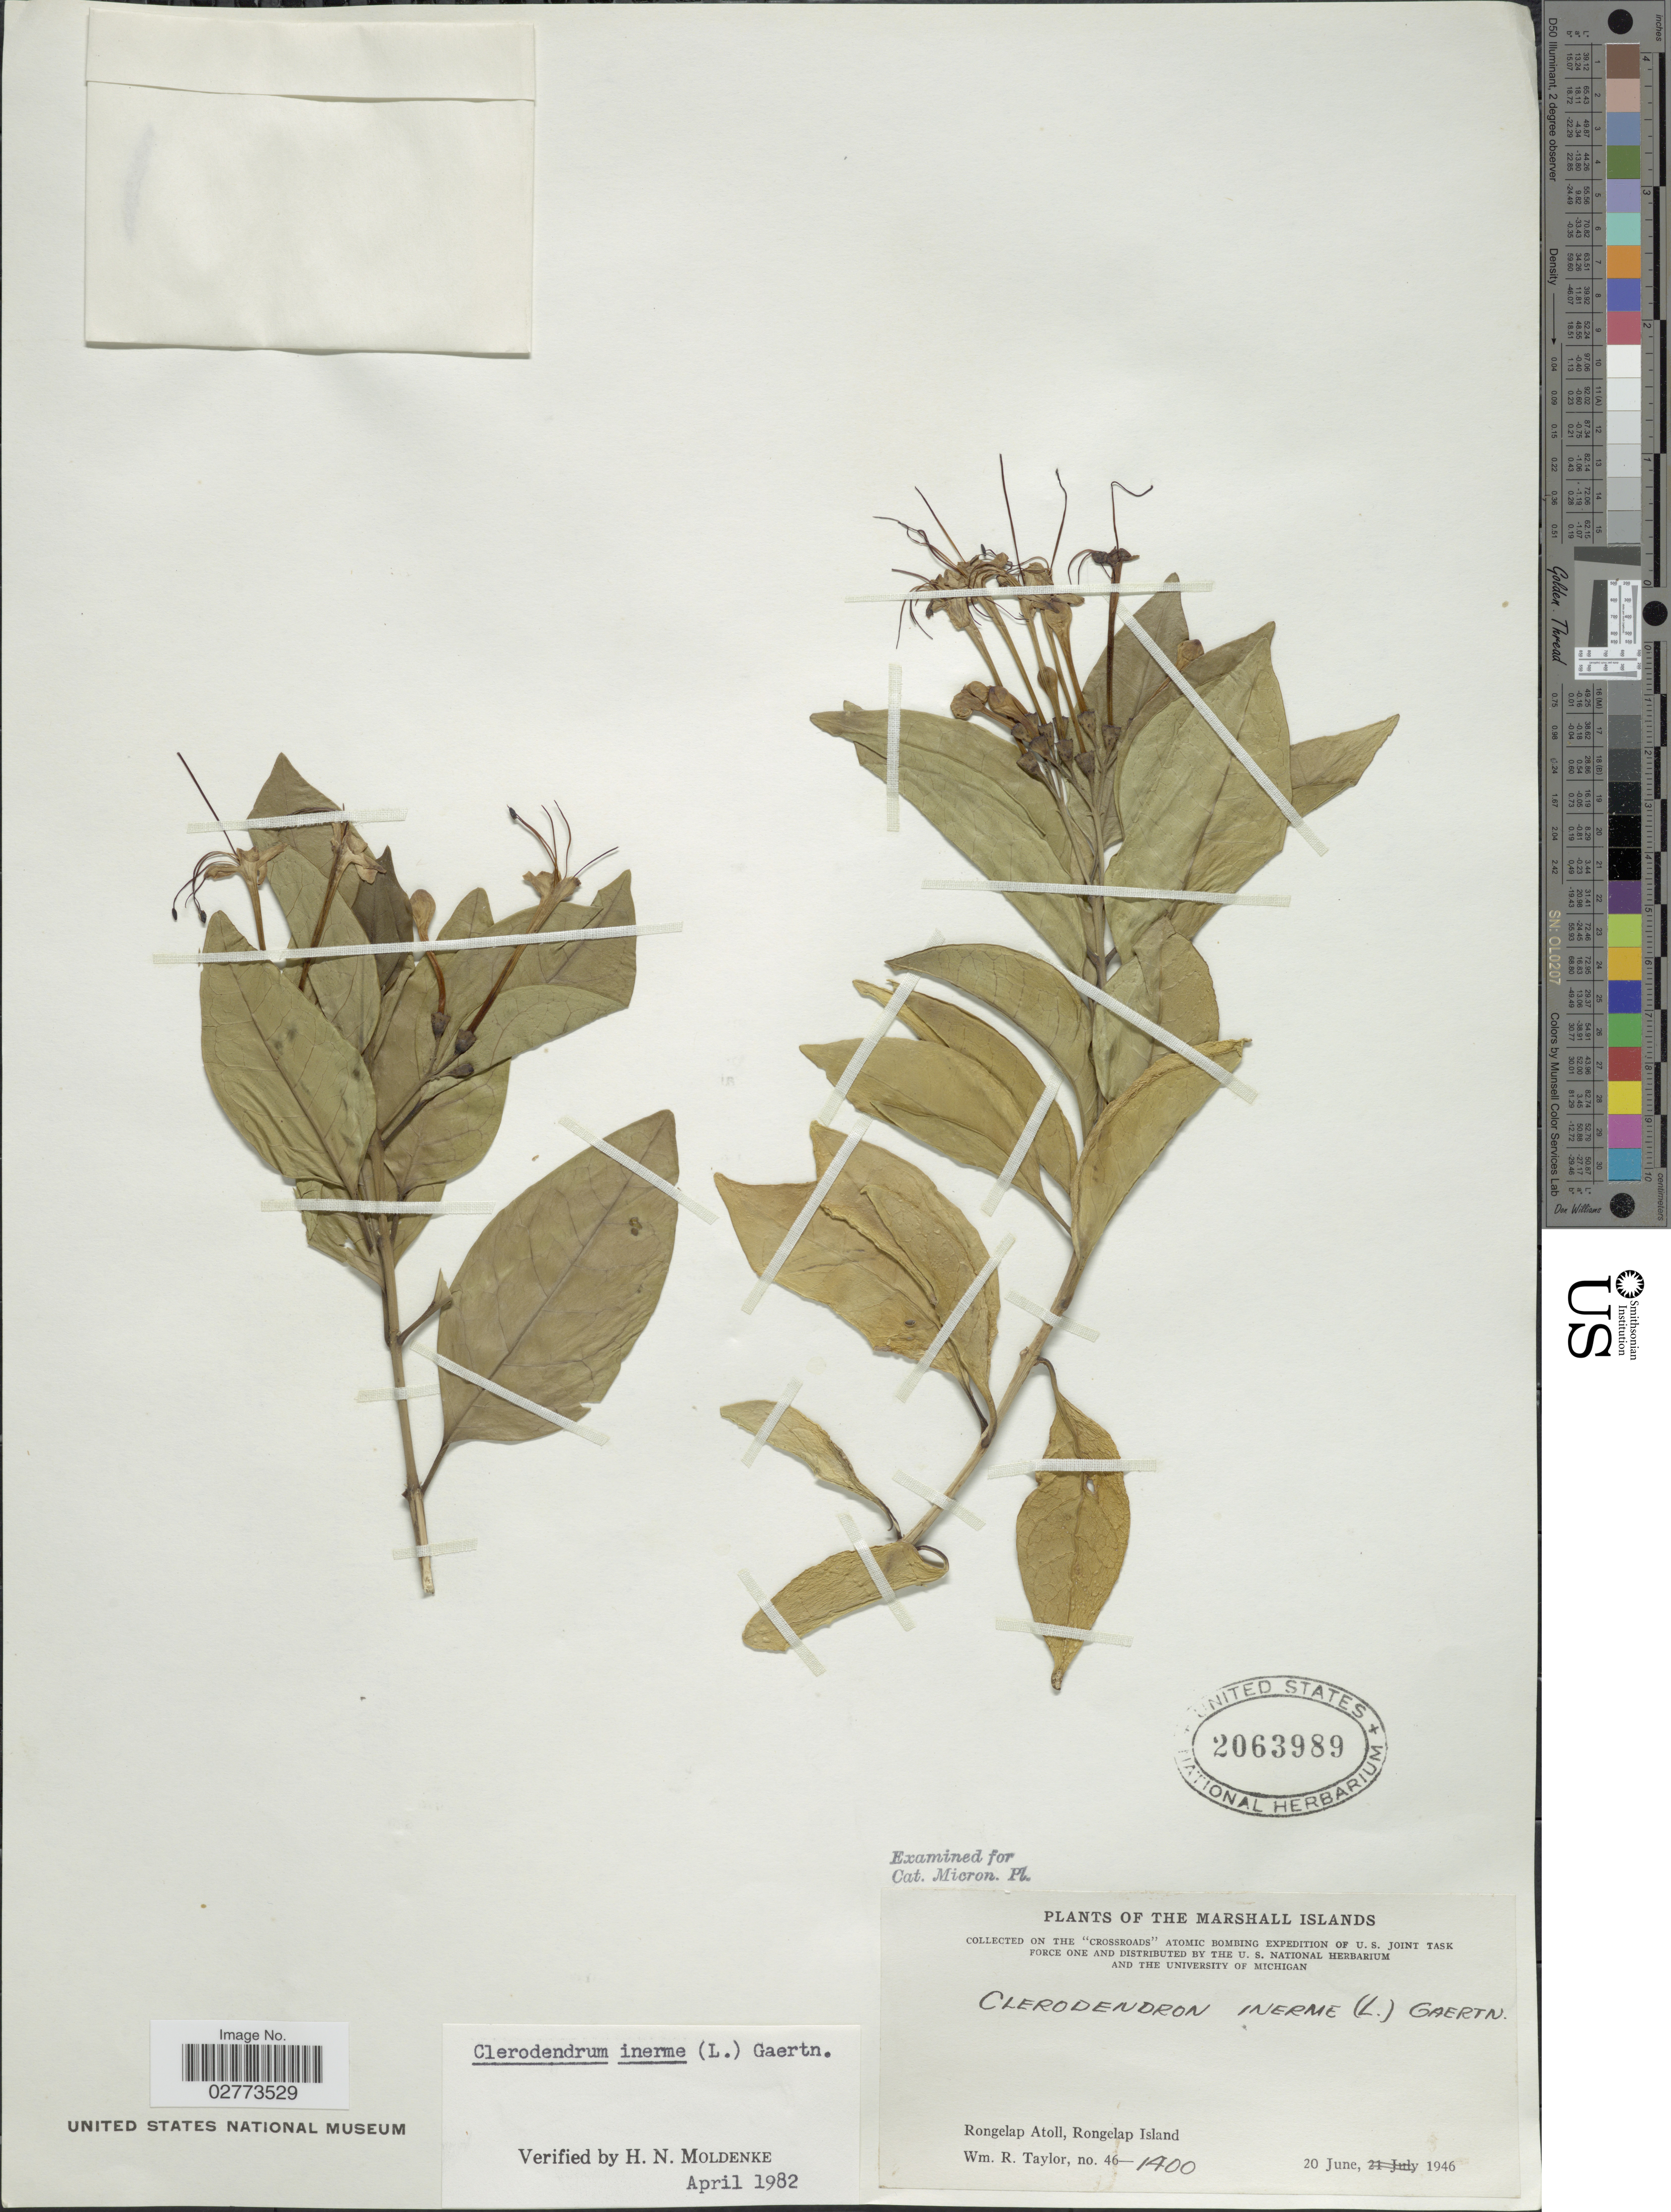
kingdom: Plantae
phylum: Tracheophyta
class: Magnoliopsida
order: Lamiales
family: Lamiaceae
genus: Clerodendrum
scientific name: Clerodendrum inerme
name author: (L.) Gaertn.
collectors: W. R. Taylor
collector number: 46-1400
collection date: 1946-06-20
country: Marshall Islands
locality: Rongelap Atoll, Rongelap Island.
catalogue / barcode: US 2063989